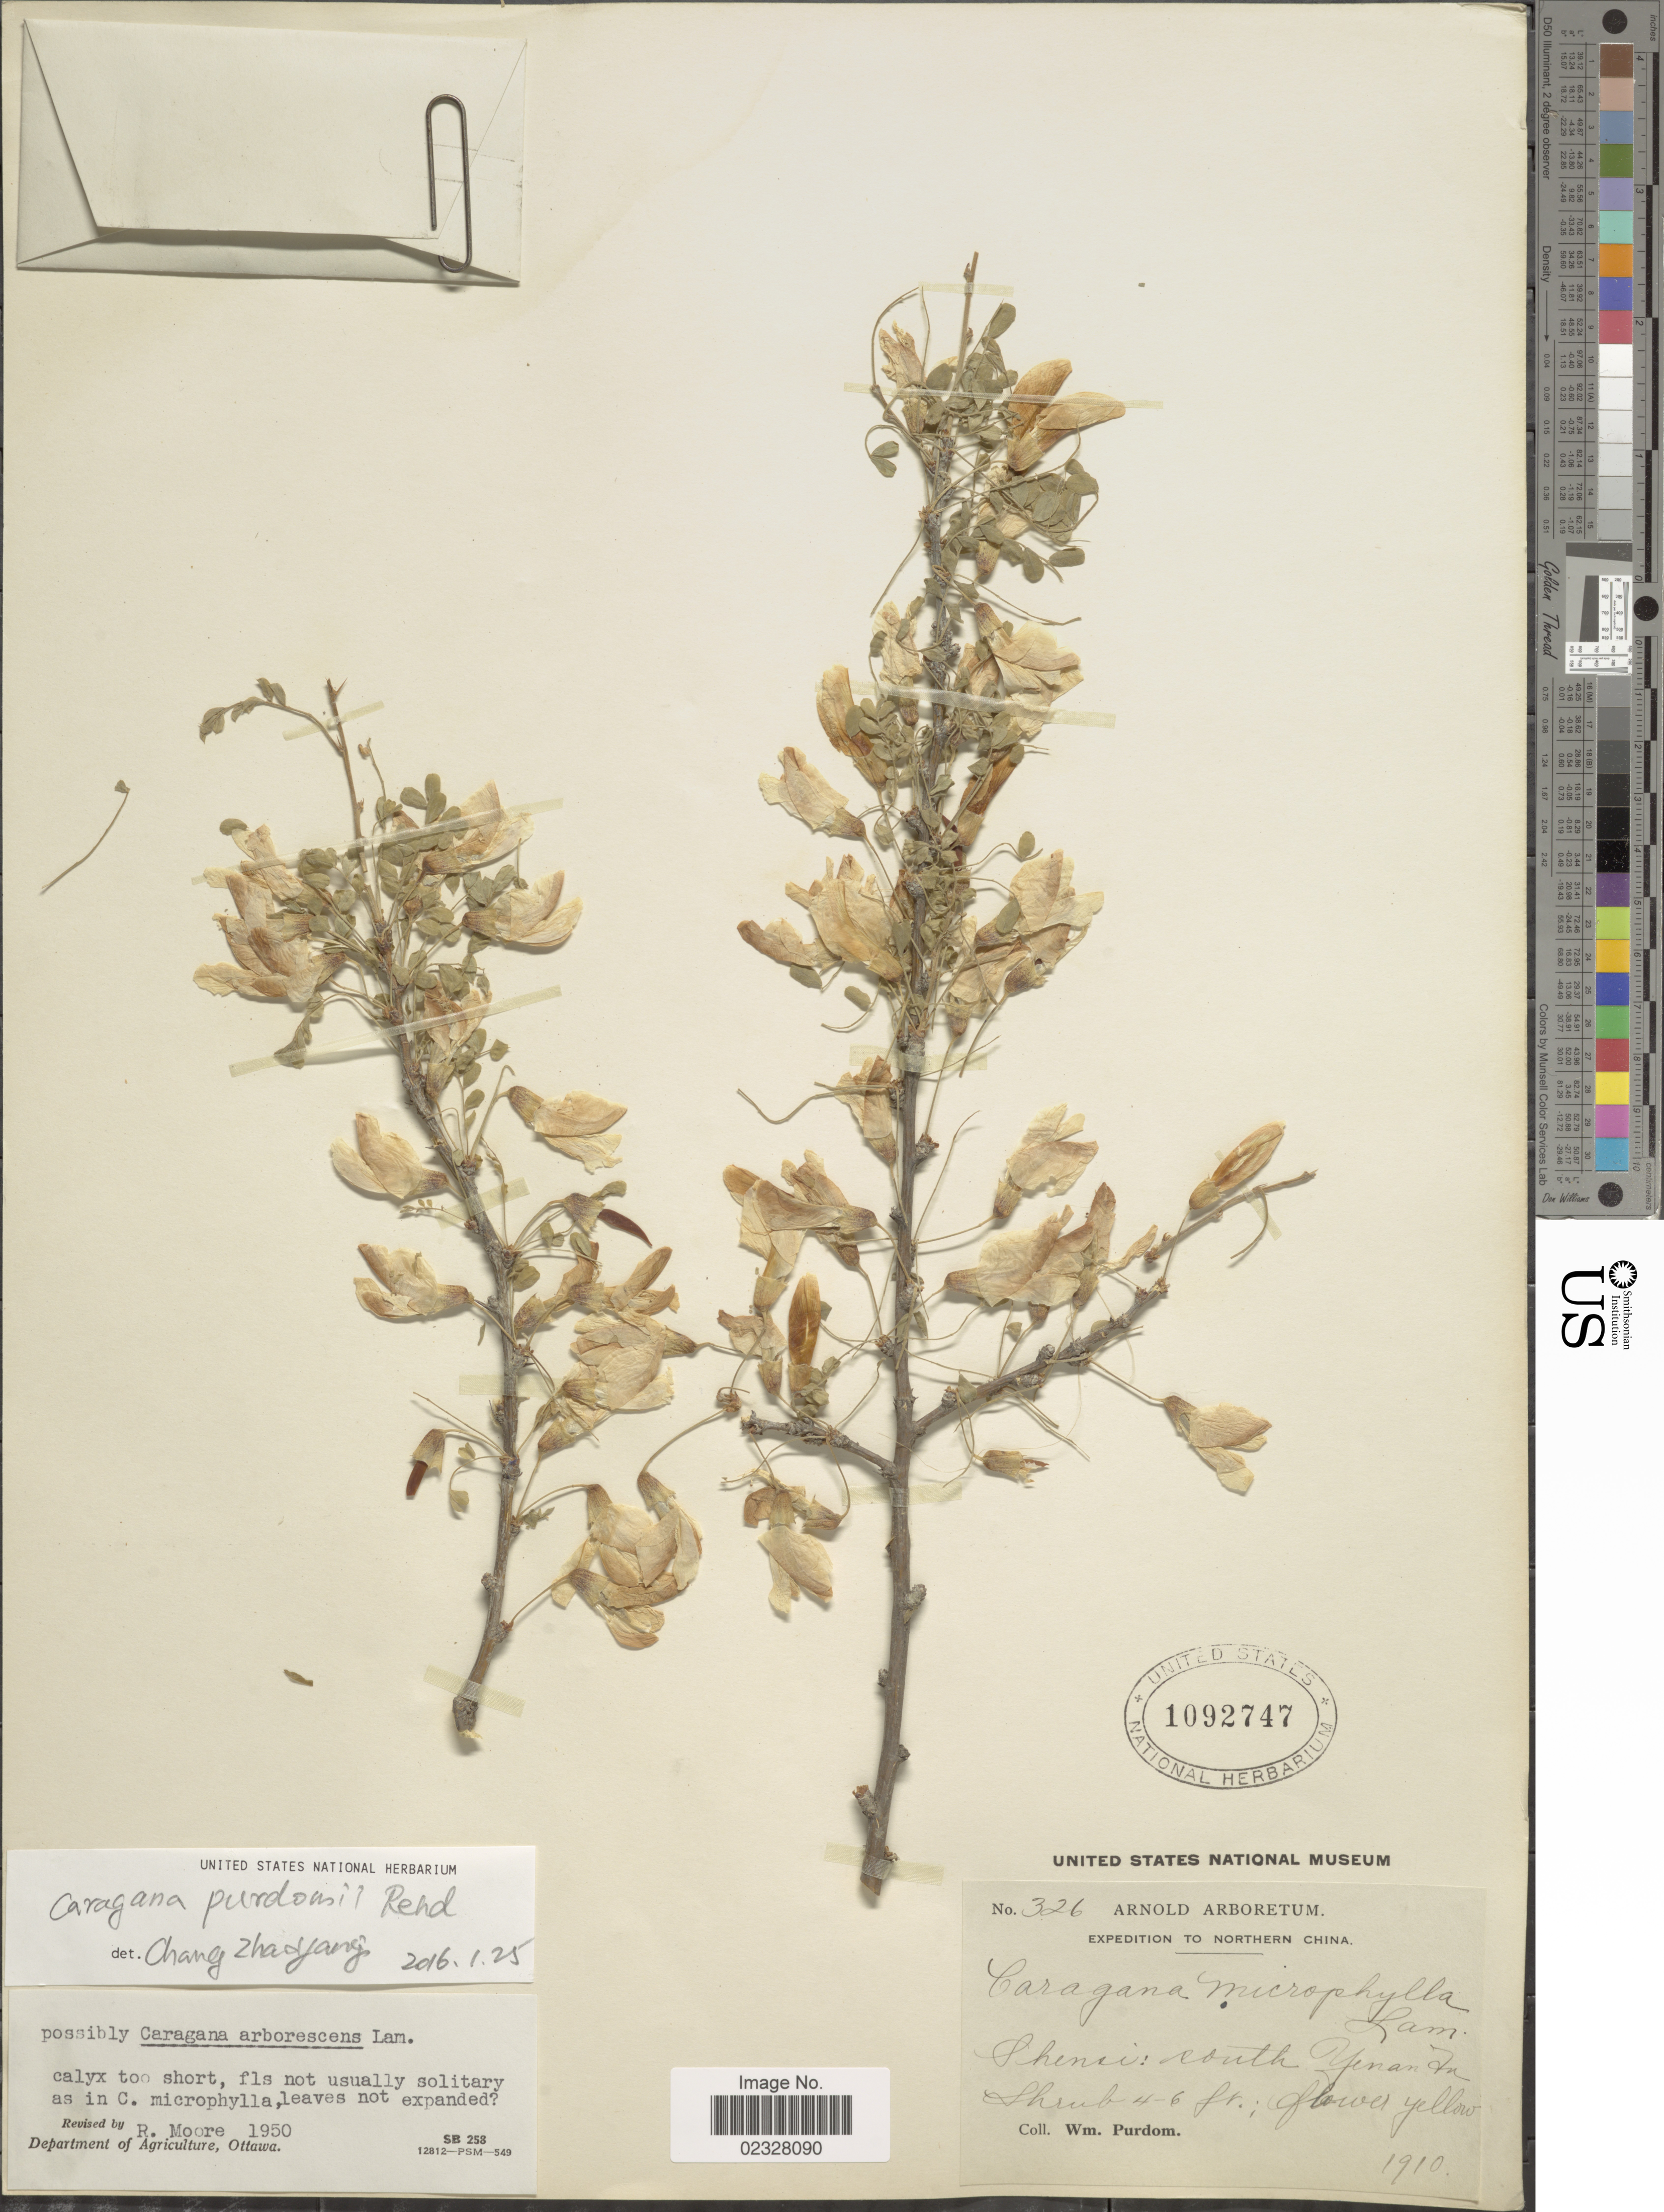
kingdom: Plantae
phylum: Tracheophyta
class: Magnoliopsida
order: Fabales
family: Fabaceae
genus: Caragana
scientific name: Caragana arborescens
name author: Lam.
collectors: W. Purdom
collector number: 326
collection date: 1910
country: China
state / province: Shaanxi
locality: Northern China. Shensi: south Yenan In.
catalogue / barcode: US 1092747